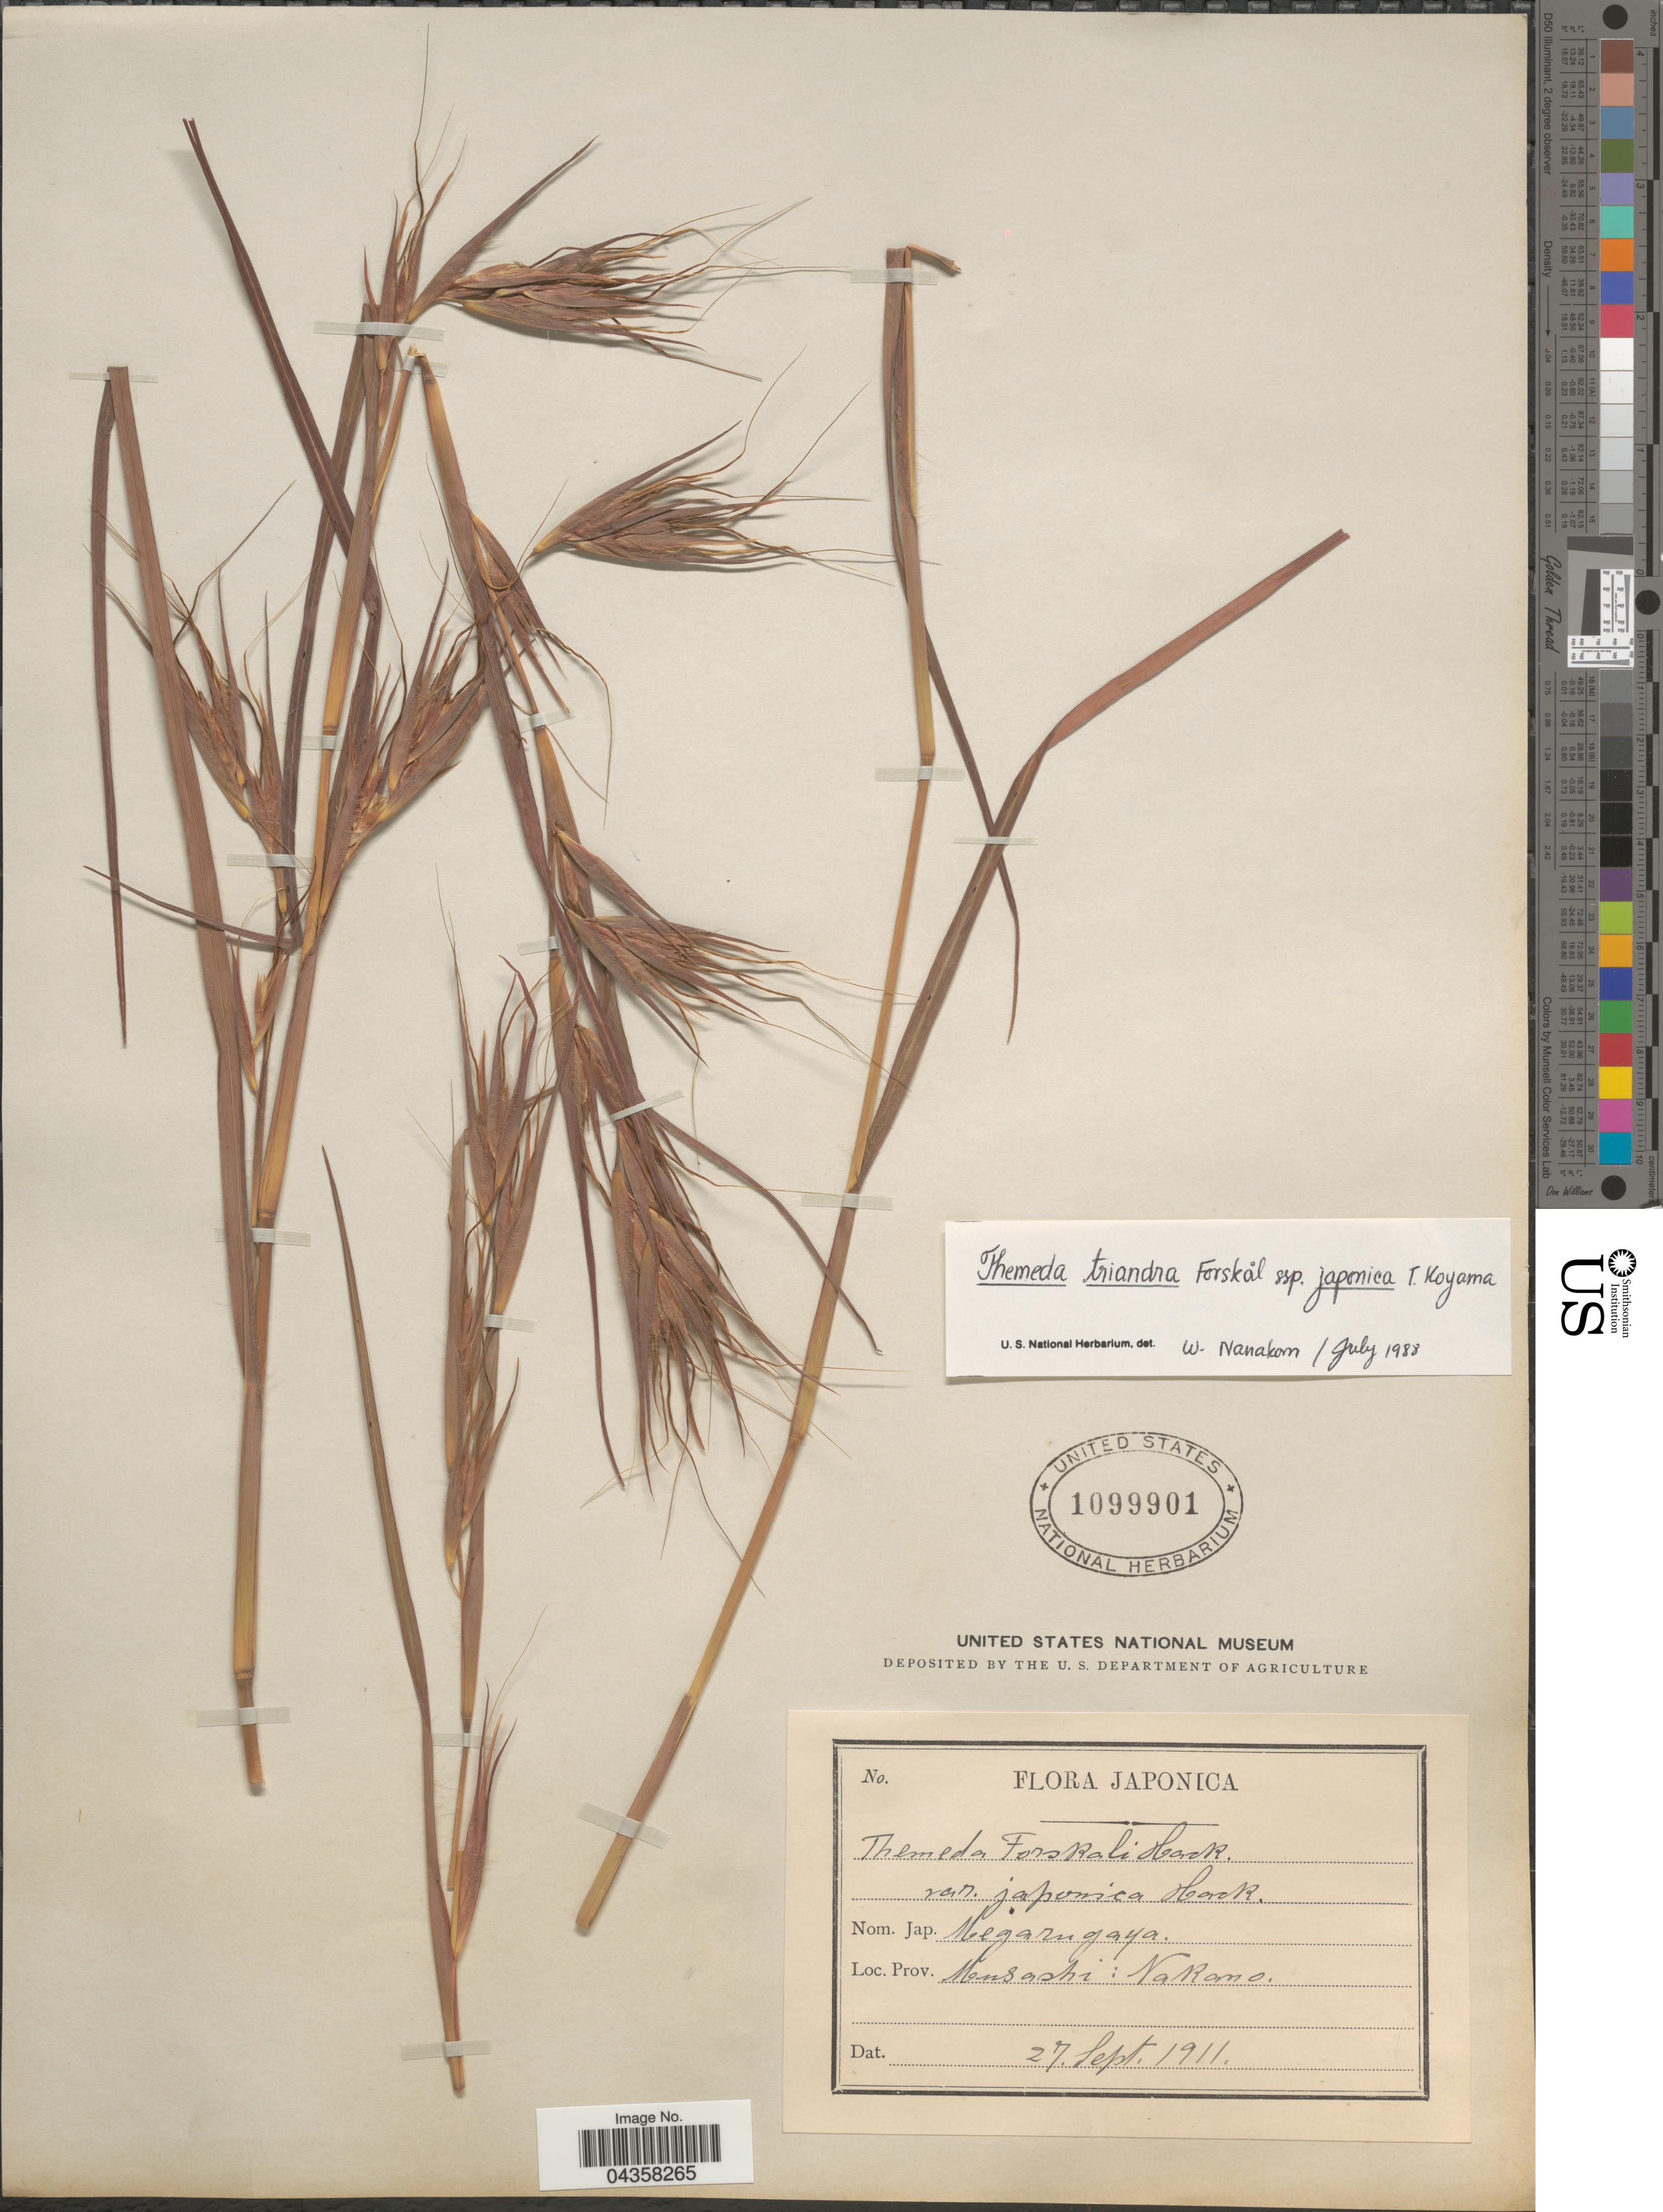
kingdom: Plantae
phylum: Tracheophyta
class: Liliopsida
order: Poales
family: Poaceae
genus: Themeda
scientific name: Themeda triandra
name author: Forssk.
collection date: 1911-09-27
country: Japan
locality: Prov. Musashi: Nakano.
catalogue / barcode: US 1099901